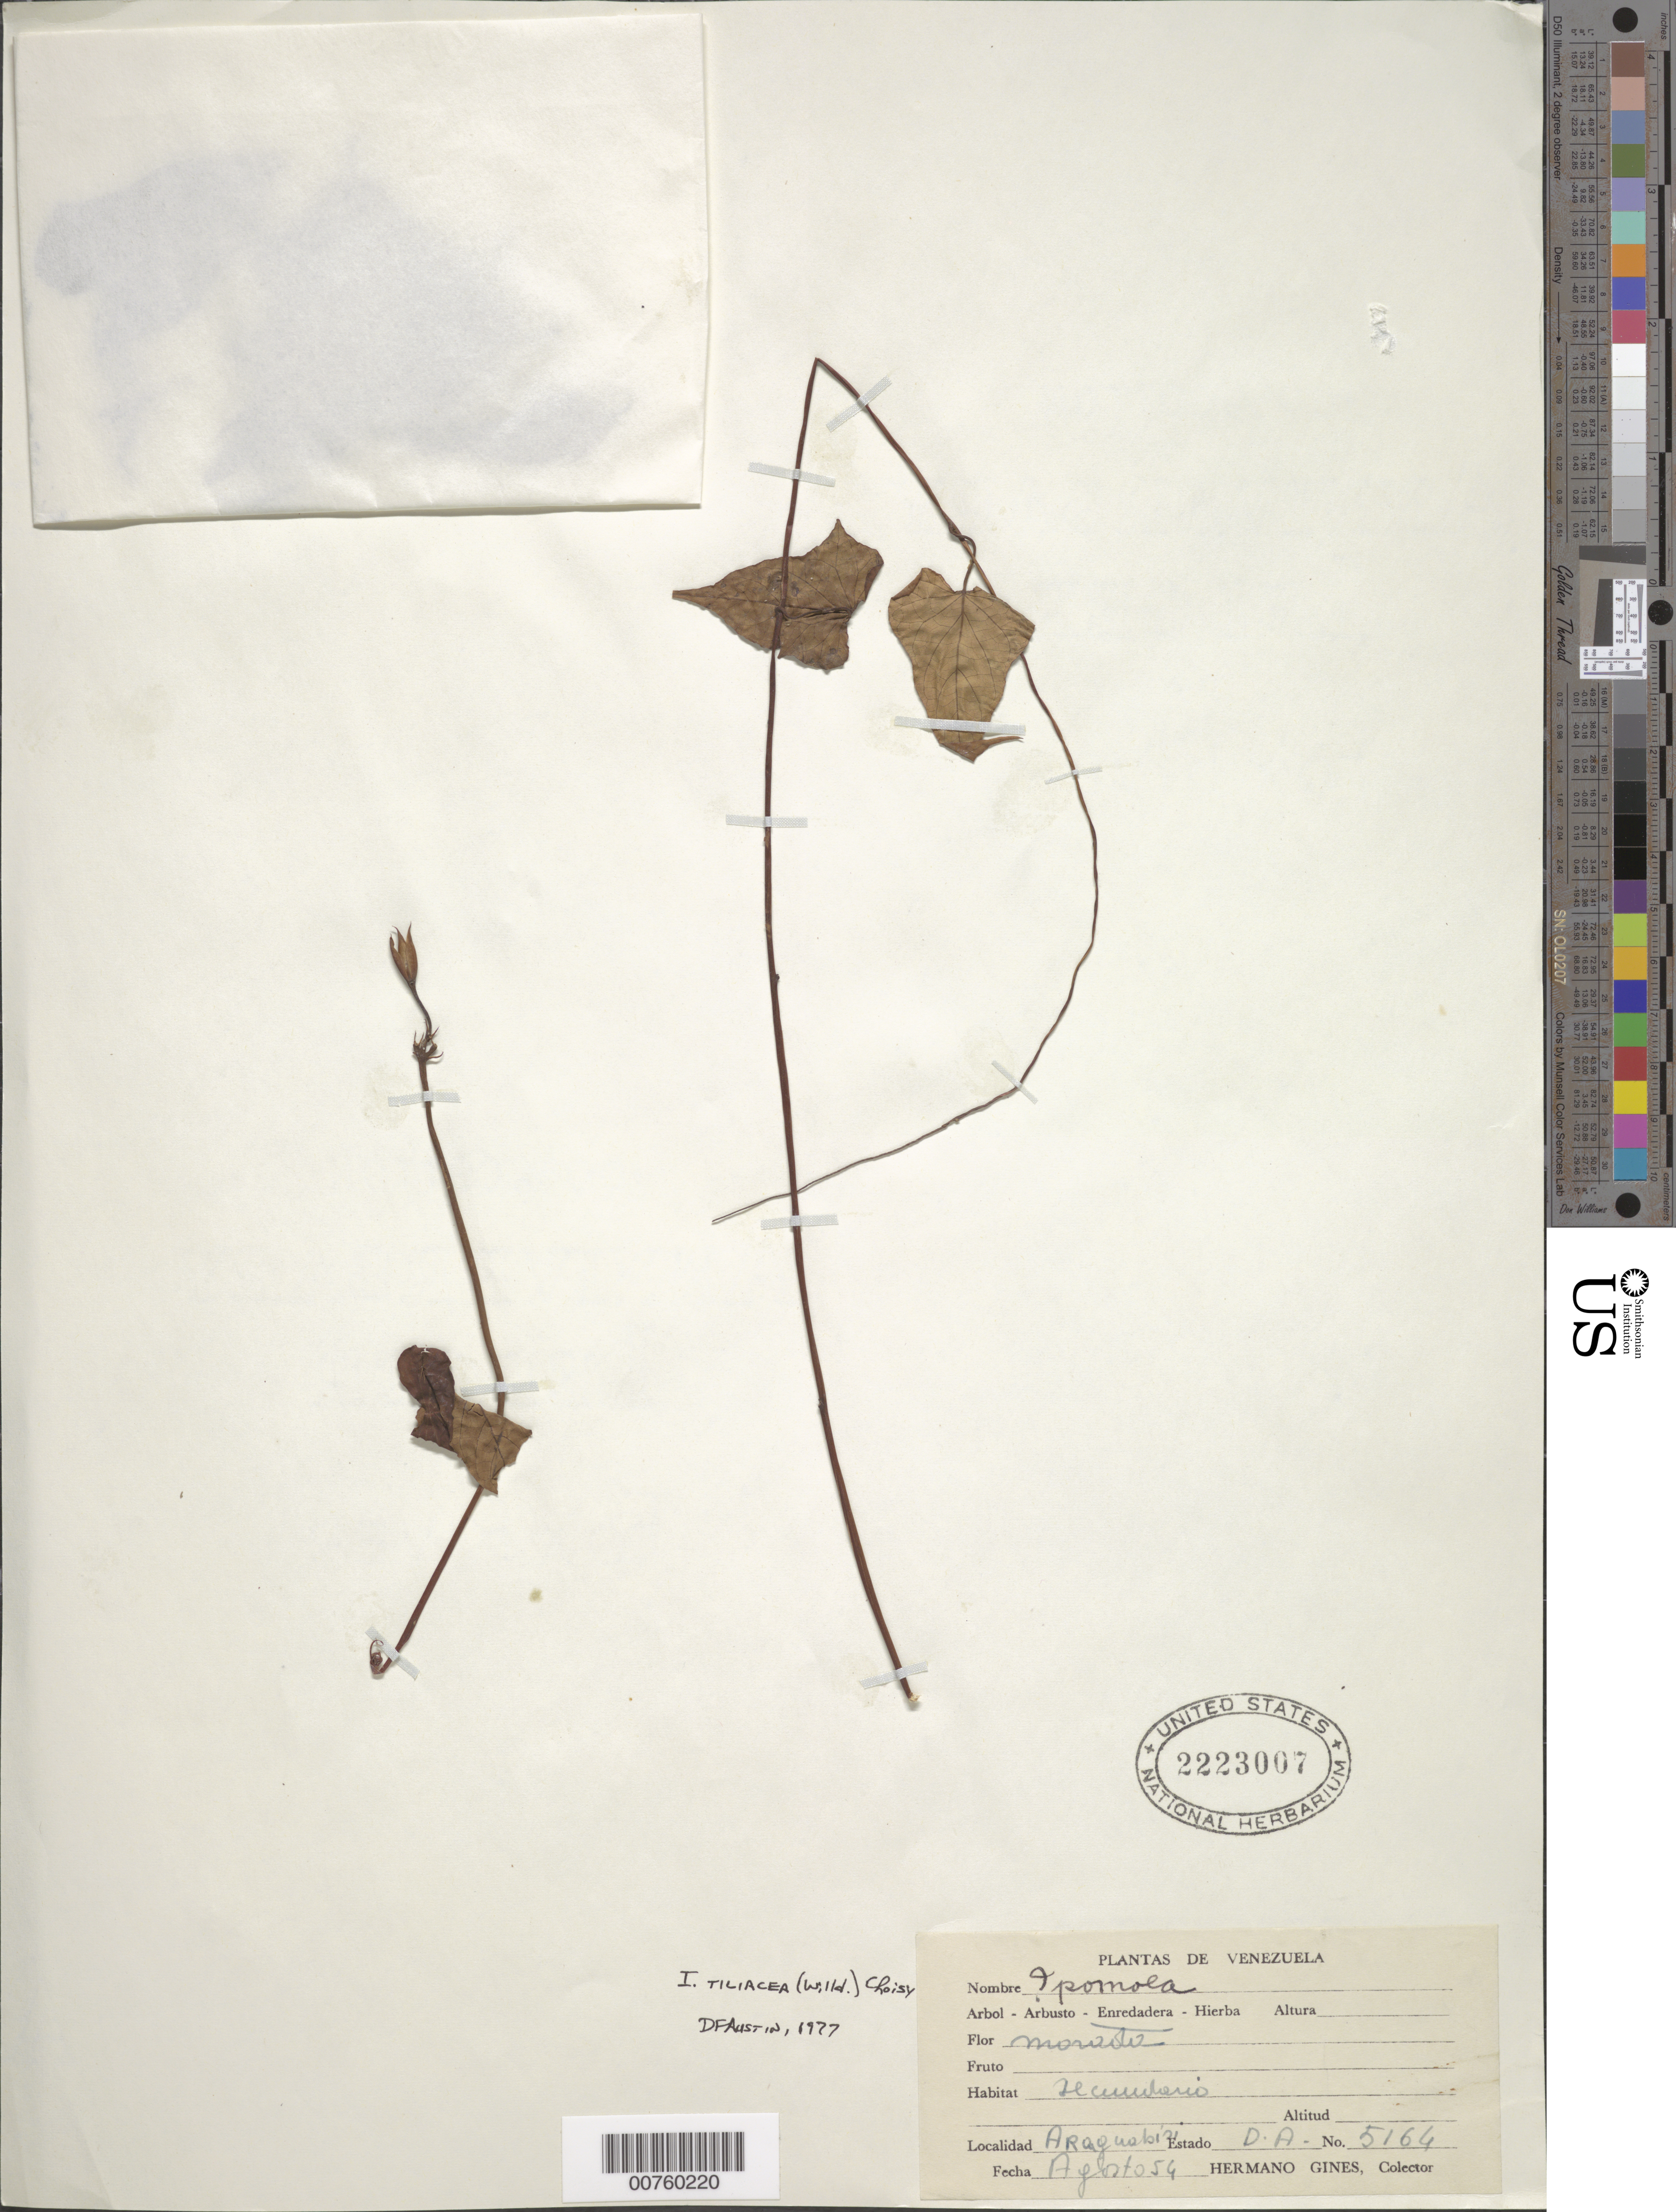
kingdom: Plantae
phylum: Tracheophyta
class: Magnoliopsida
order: Solanales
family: Convolvulaceae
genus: Ipomoea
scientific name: Ipomoea tiliacea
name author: (Willd.) Choisy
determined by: Austin, D. F.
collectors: H. Gines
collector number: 5164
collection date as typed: Aug-54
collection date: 1954-08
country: Venezuela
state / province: Delta Amacuro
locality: Araguabisi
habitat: Secondary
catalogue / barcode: US 2223007